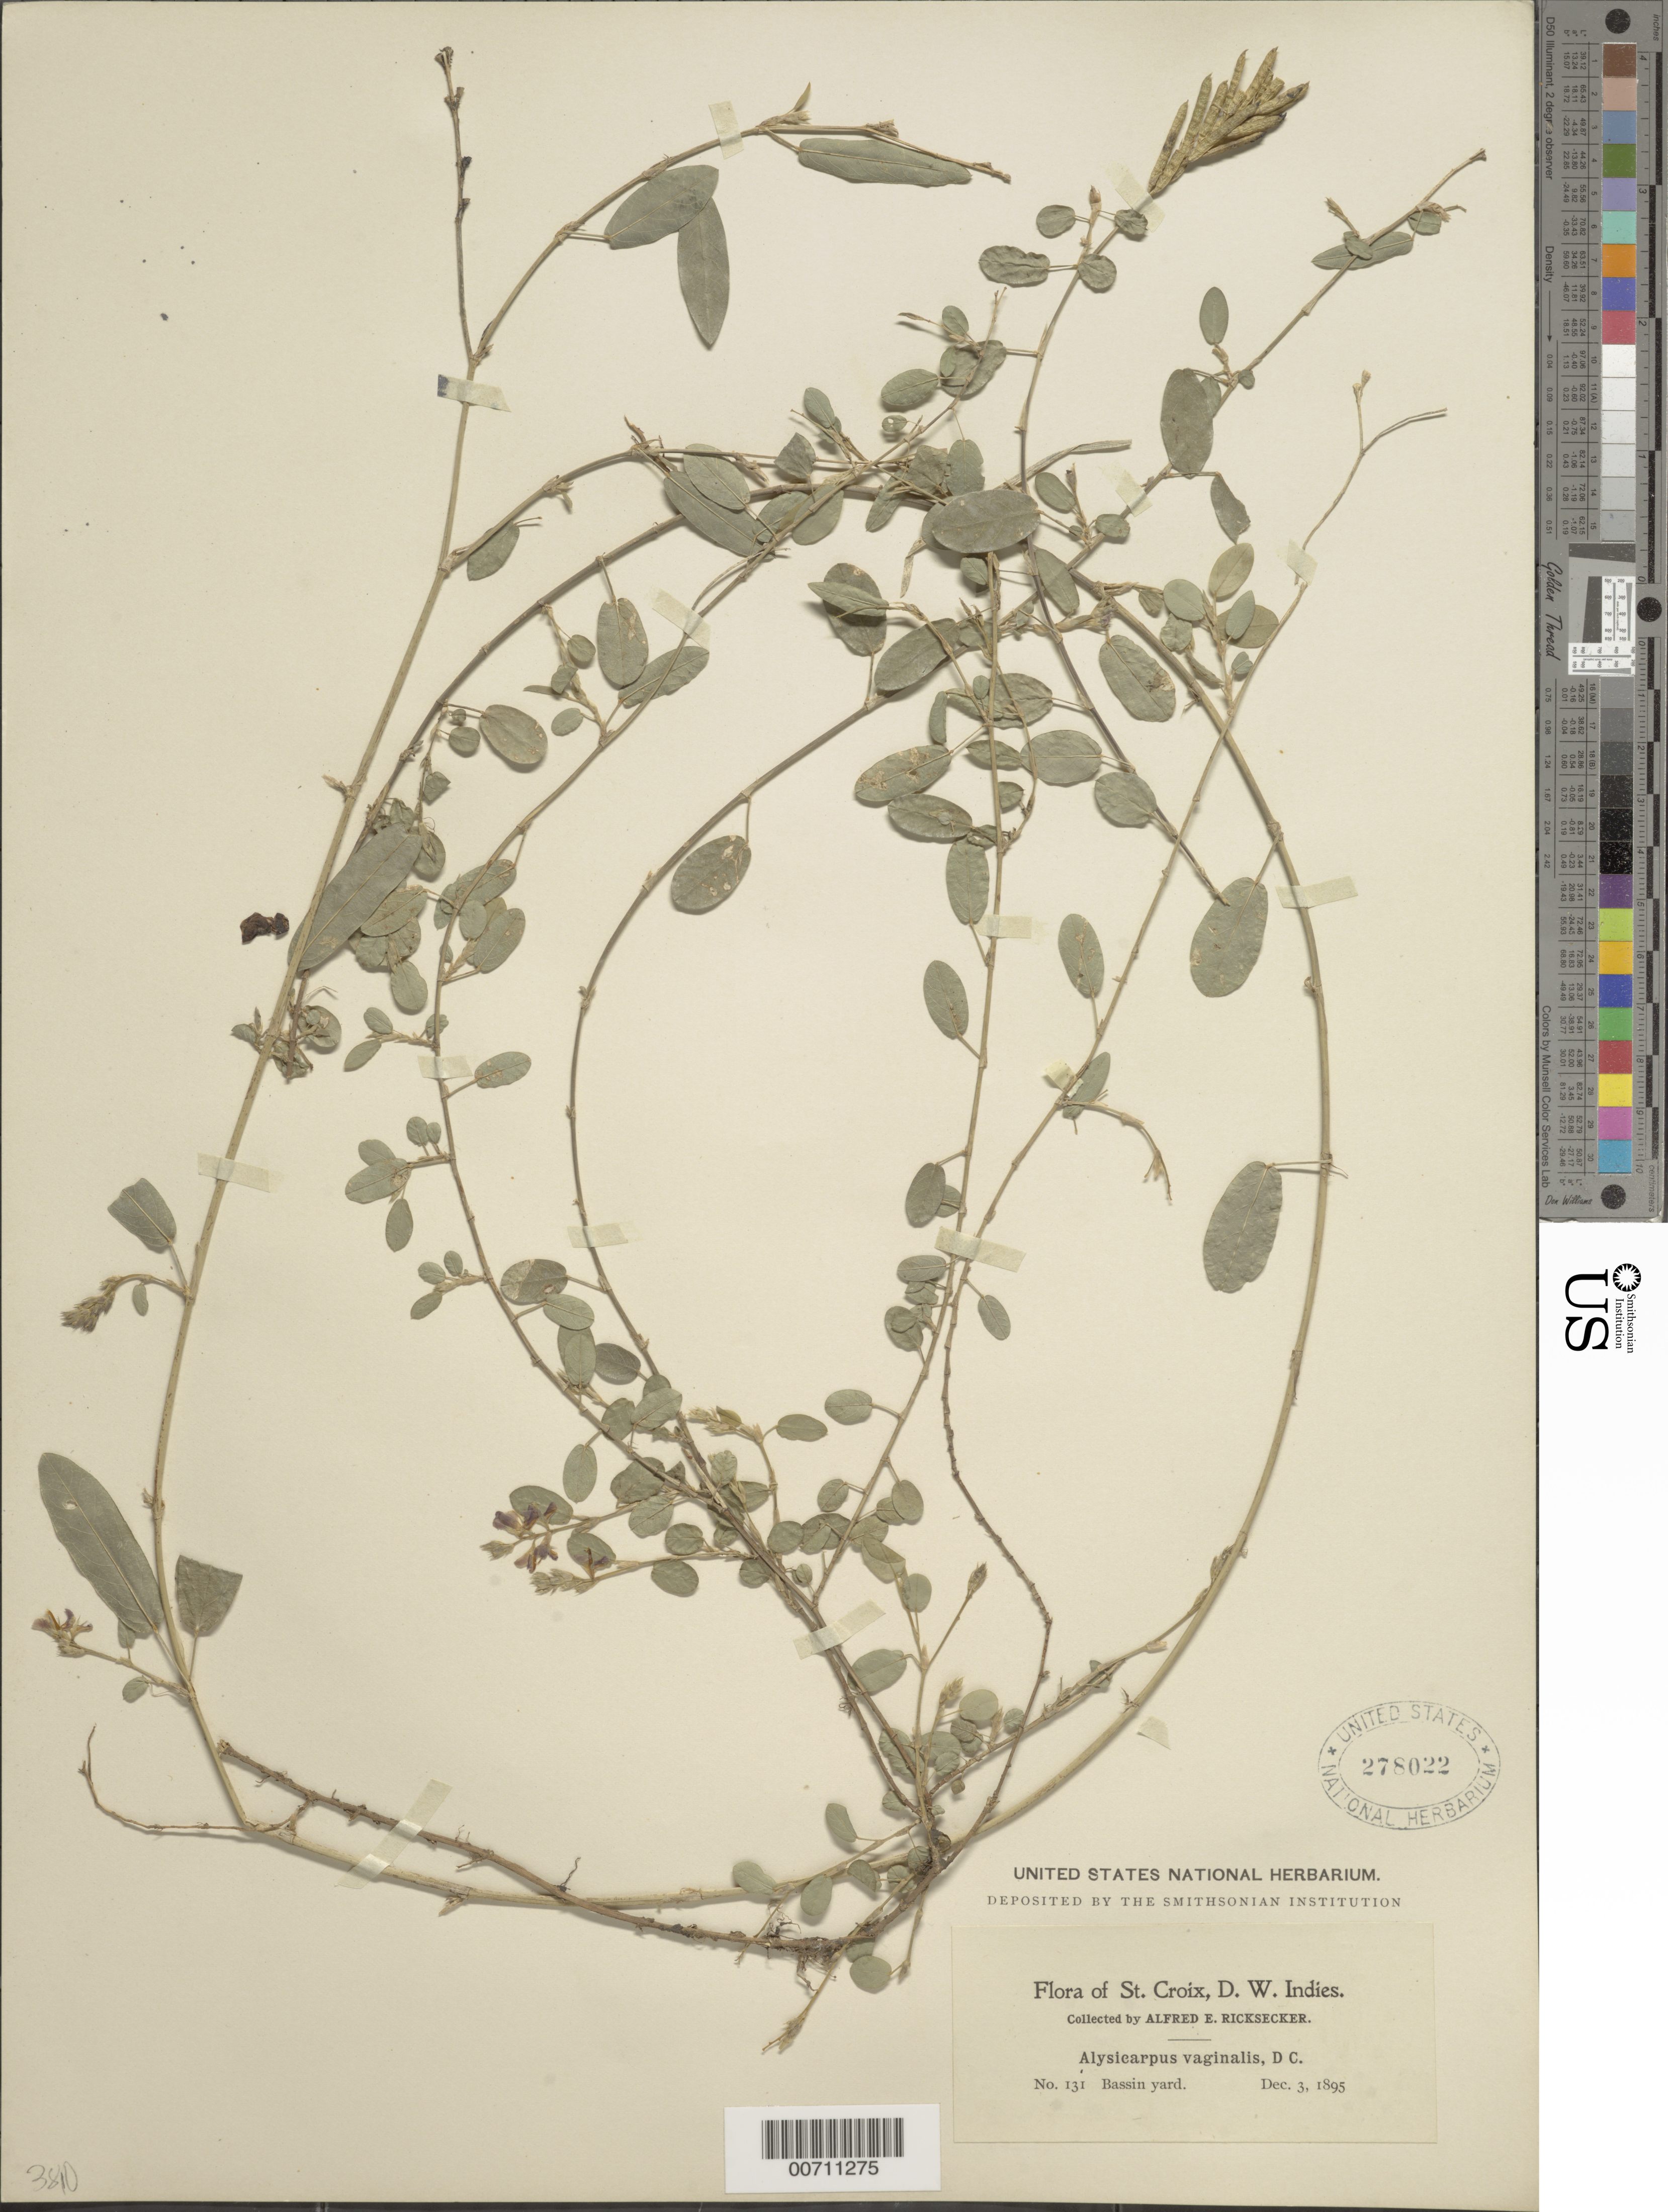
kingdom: Plantae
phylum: Tracheophyta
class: Magnoliopsida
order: Fabales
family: Fabaceae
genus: Alysicarpus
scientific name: Alysicarpus vaginalis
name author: (L.) DC.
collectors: A. E. Ricksecker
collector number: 131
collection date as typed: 03 Dec 1895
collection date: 1895-12-03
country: U.S. Virgin Islands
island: St. Croix Island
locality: Bassin yard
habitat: Bassin yard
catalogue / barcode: US 278022